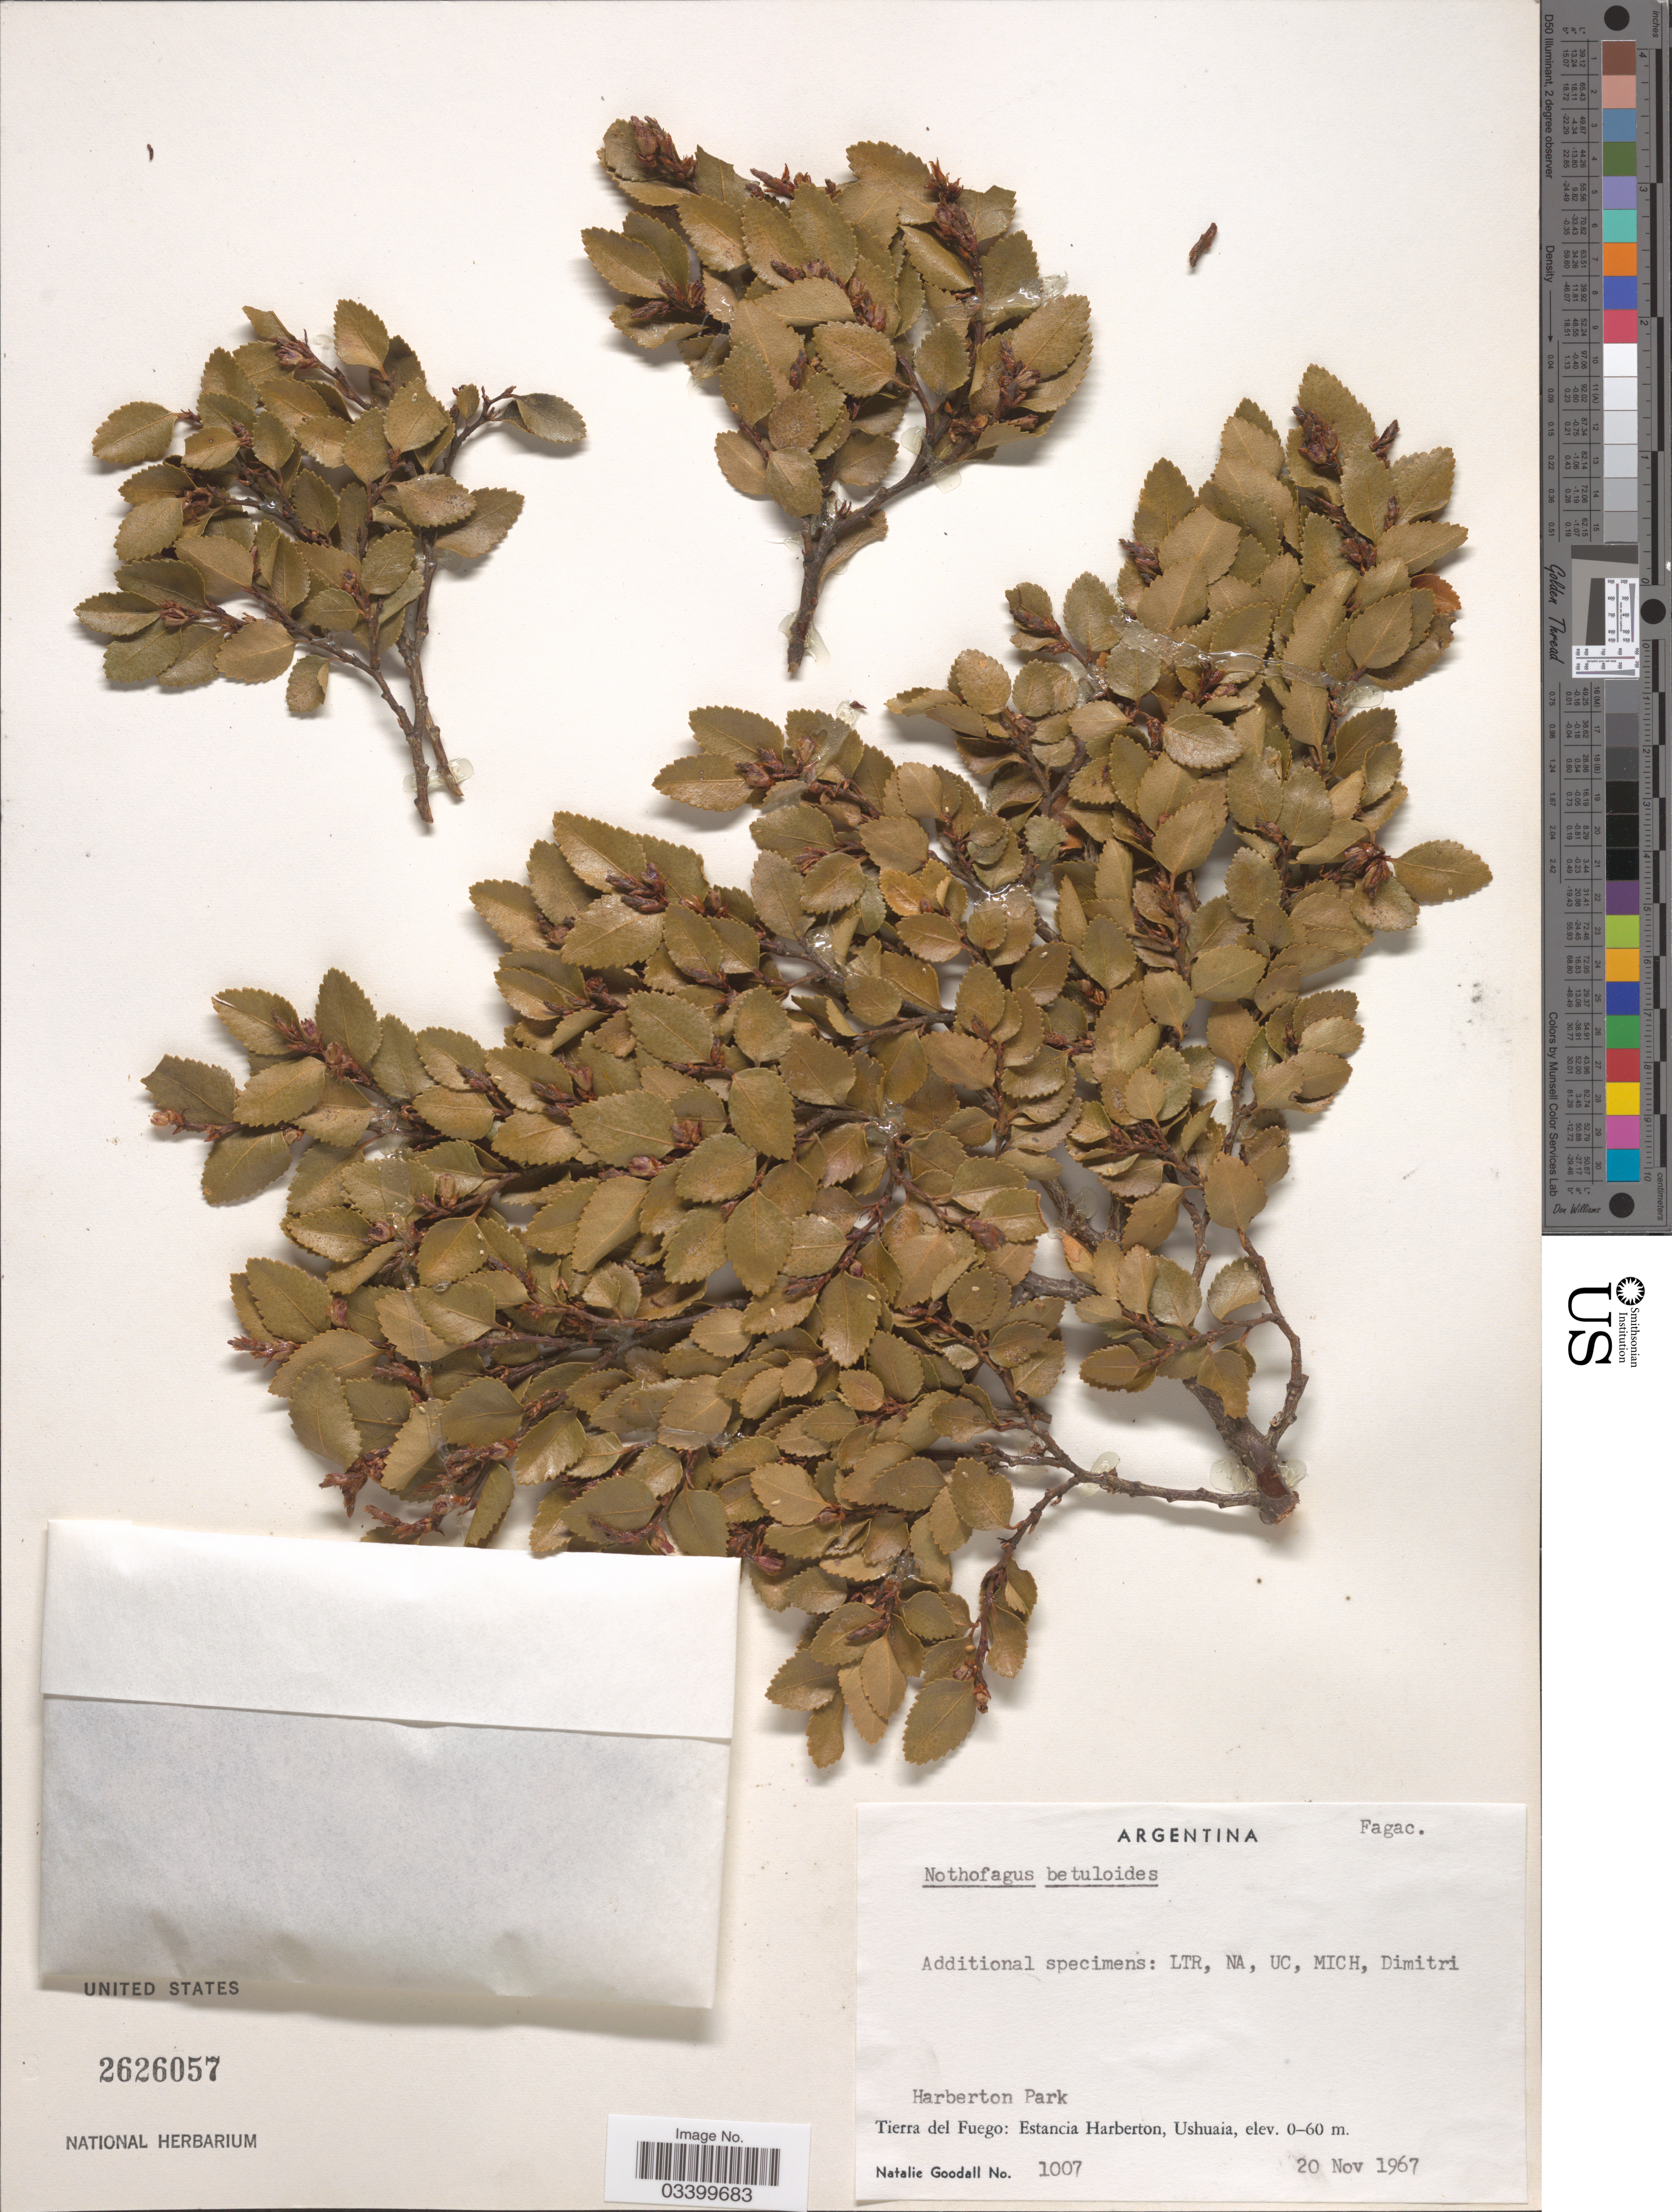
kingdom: Plantae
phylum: Tracheophyta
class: Magnoliopsida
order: Fagales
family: Nothofagaceae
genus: Nothofagus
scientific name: Nothofagus betuloides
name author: (Mirb.) Oerst.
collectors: N. Goodall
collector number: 1007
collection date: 1967-11-20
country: Argentina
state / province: Tierra del Fuego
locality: Harberton Park. Estancio Harberton, Ushuaia.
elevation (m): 0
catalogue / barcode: US 2626057